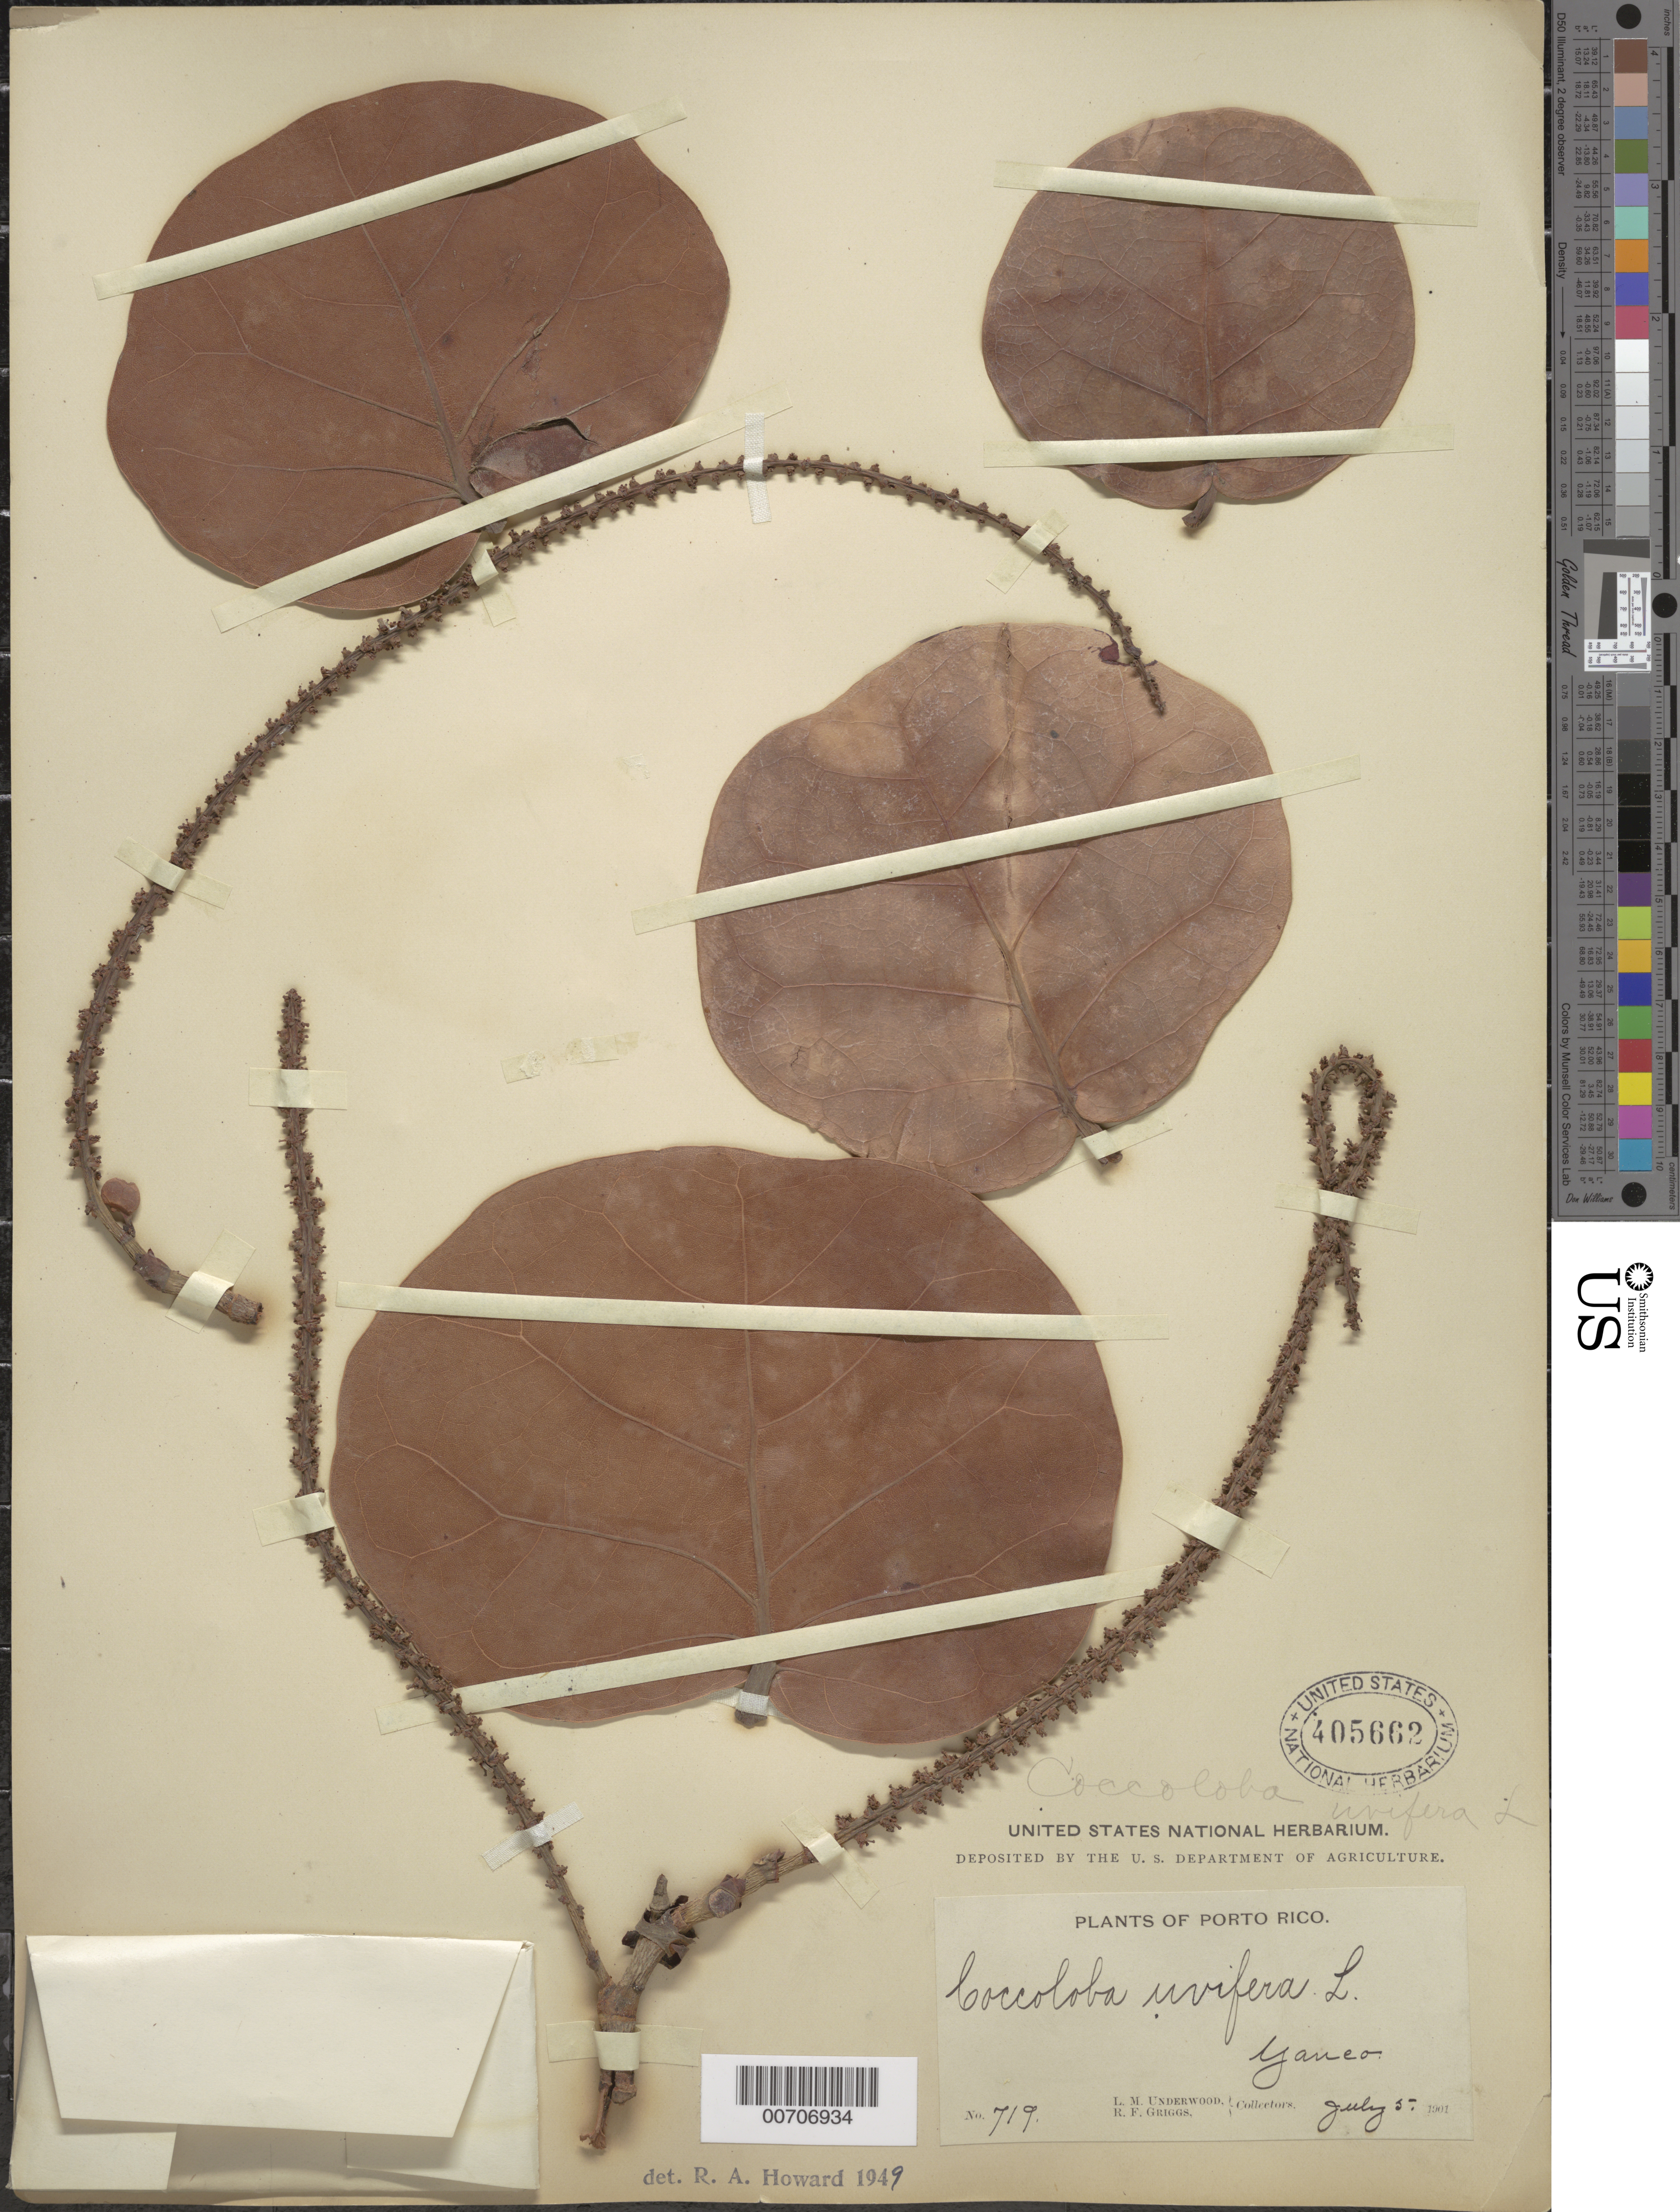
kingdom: Plantae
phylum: Tracheophyta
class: Magnoliopsida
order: Caryophyllales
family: Polygonaceae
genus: Coccoloba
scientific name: Coccoloba x uvifera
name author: L.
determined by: Howard, R. A.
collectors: L. M. Underwood & R. F. Griggs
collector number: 719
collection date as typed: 27 Jul 1901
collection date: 1901-07-27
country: Puerto Rico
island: Greater Antilles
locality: Yauco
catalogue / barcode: US 405662